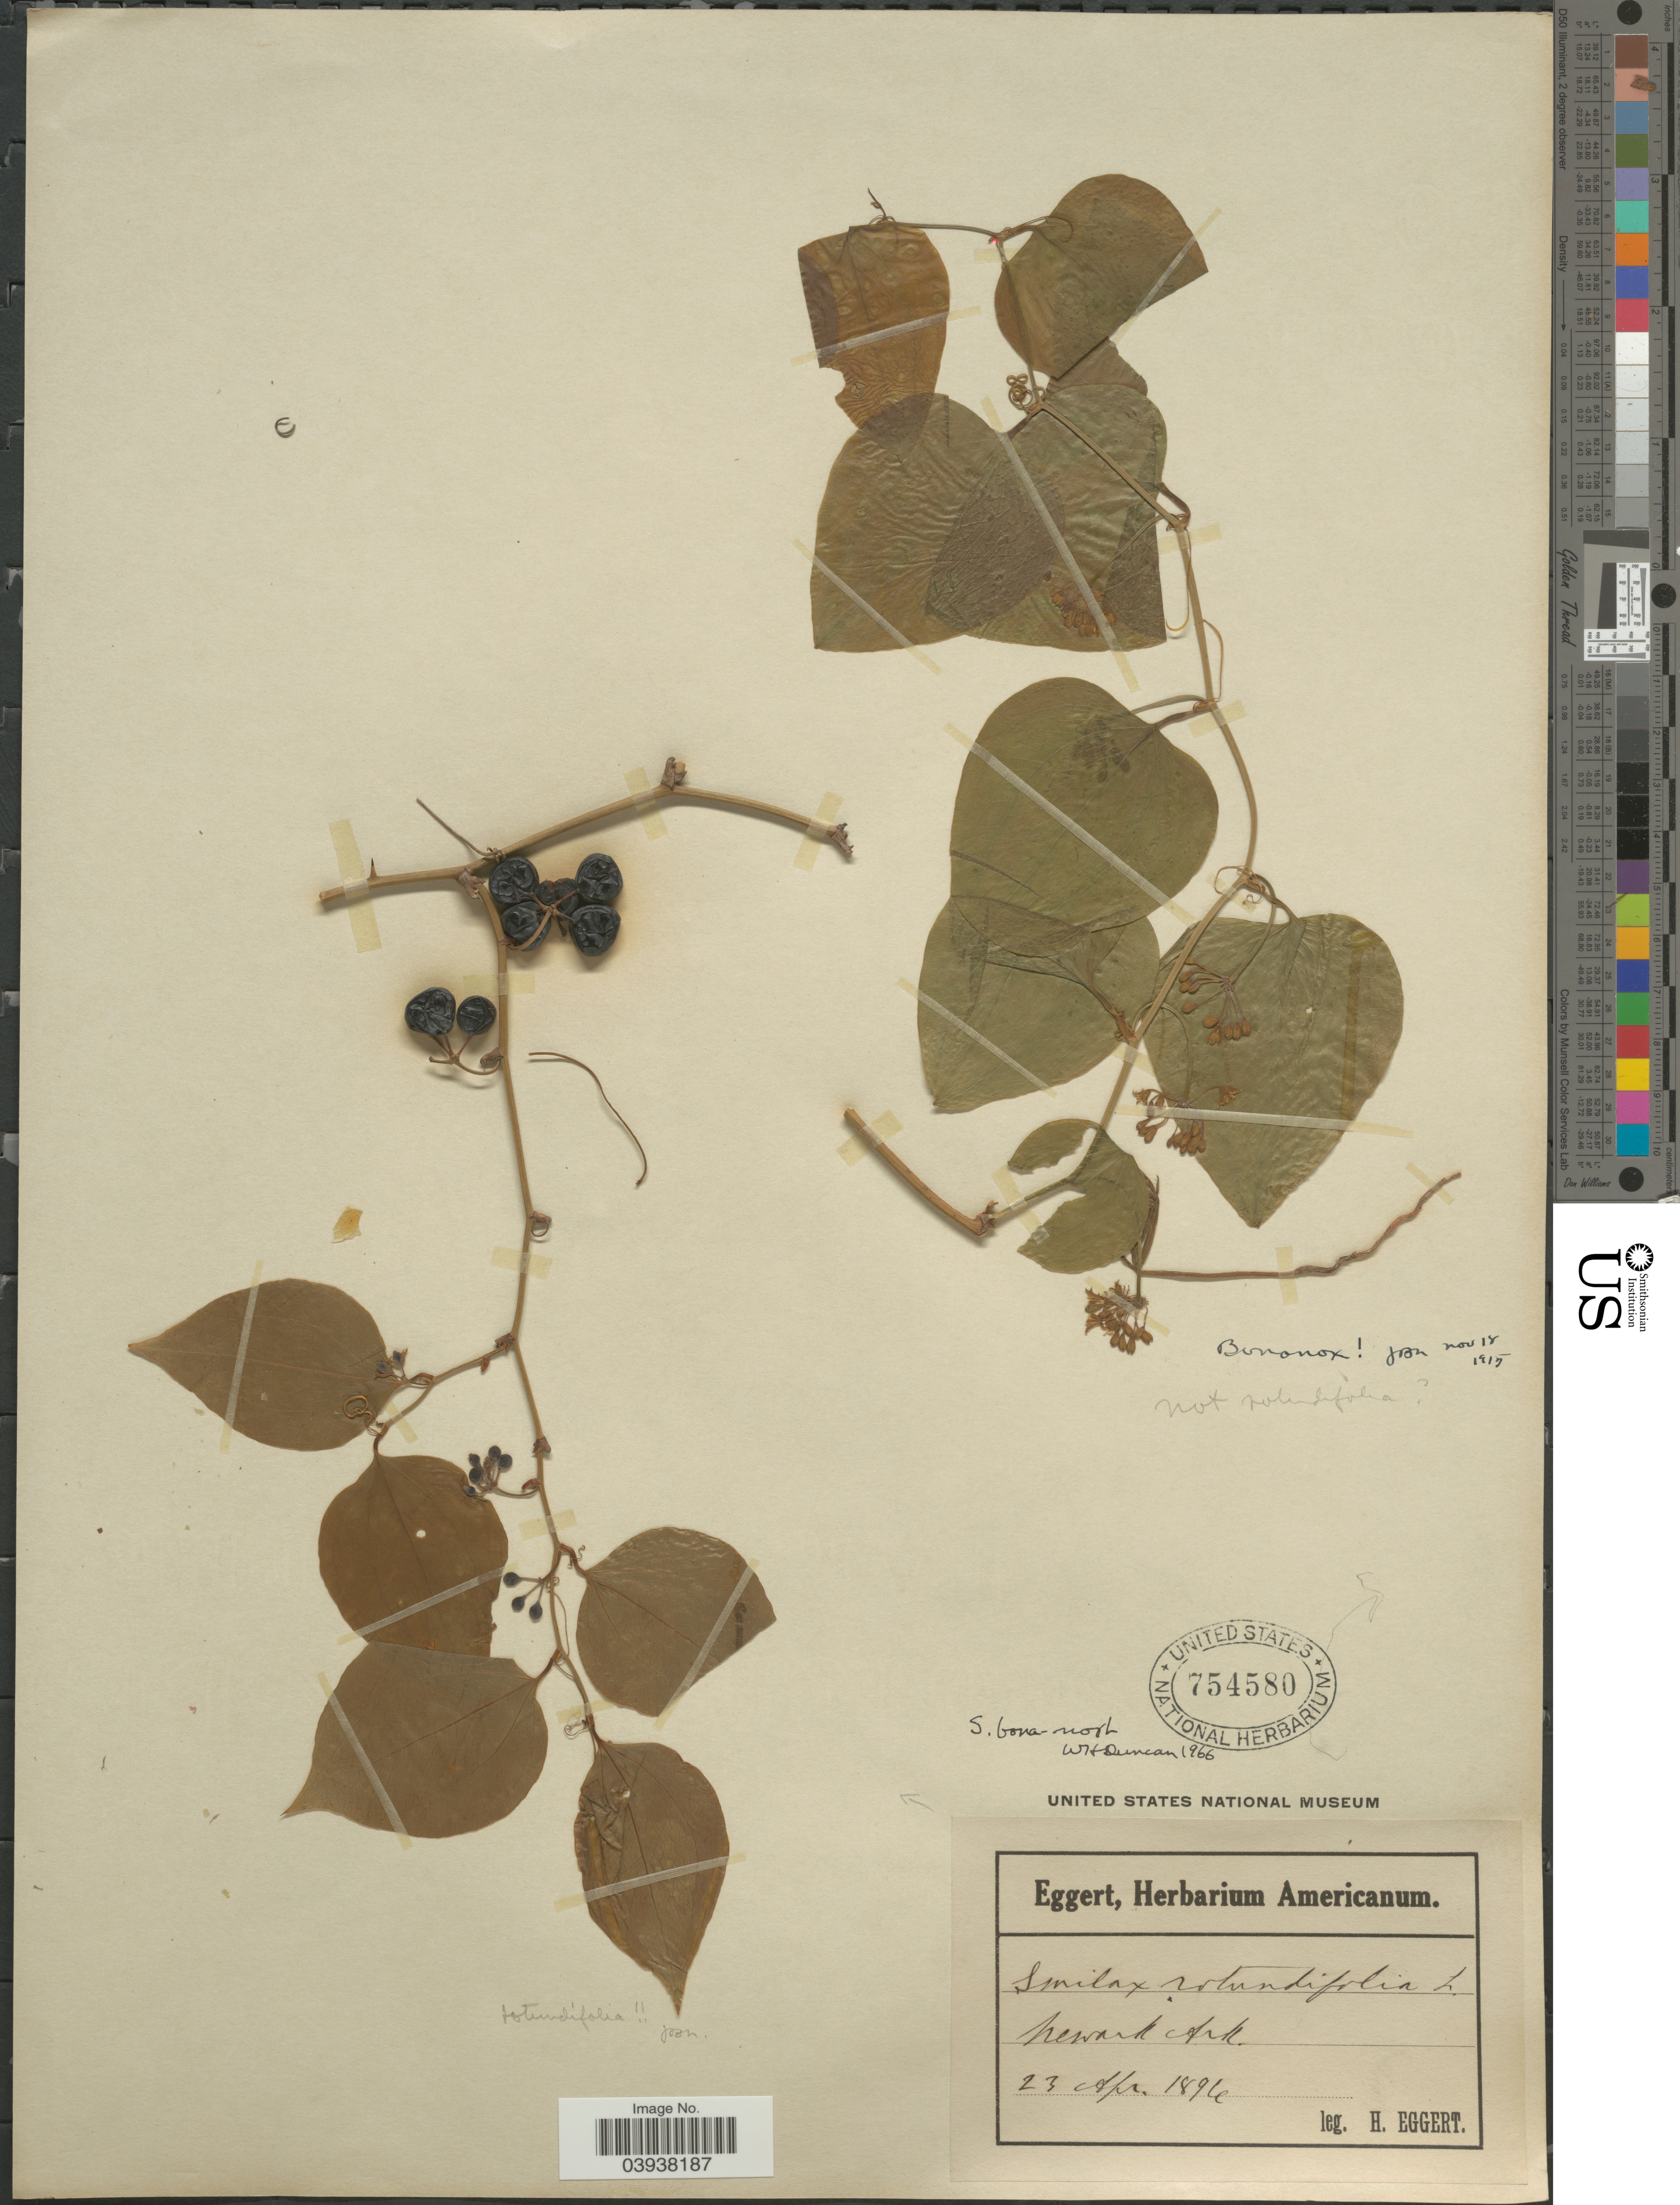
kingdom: Plantae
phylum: Tracheophyta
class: Liliopsida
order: Liliales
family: Smilacaceae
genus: Smilax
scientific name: Smilax bona-nox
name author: L.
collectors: H. Eggert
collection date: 1896-04-23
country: United States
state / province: Arkansas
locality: Newark Ark.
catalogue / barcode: US 754580